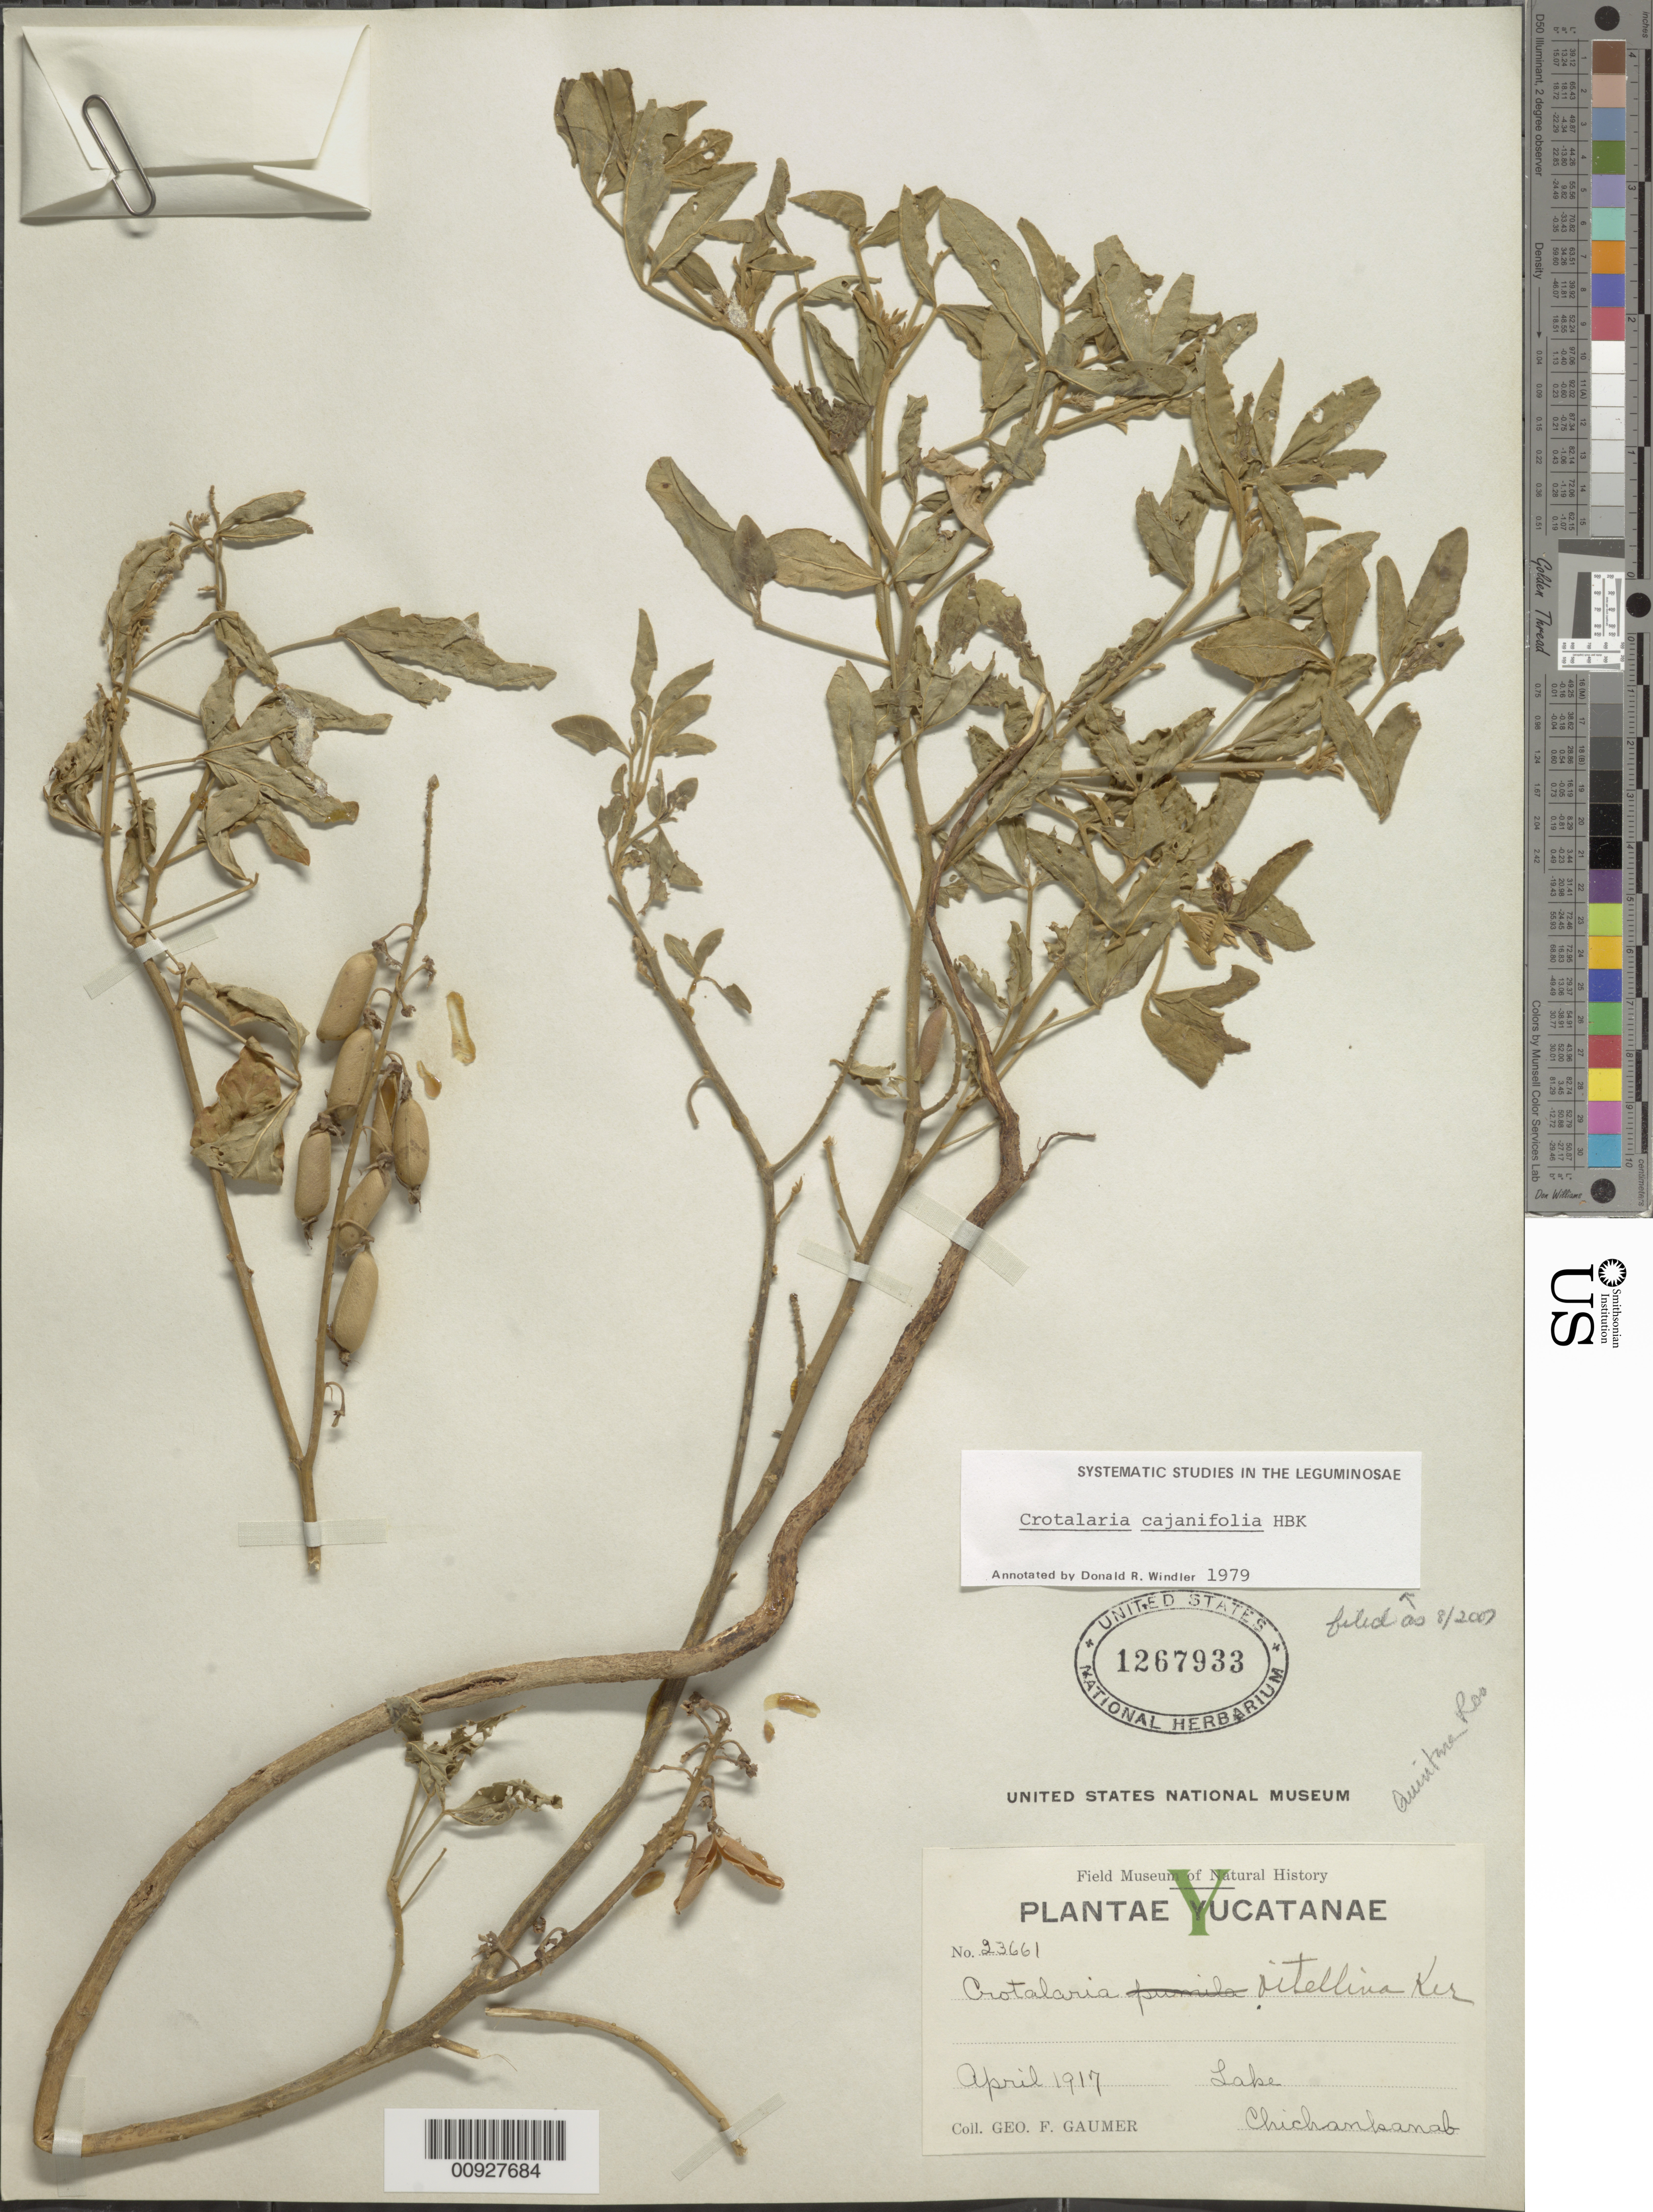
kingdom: Plantae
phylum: Tracheophyta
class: Magnoliopsida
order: Fabales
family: Fabaceae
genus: Crotalaria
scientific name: Crotalaria cajanifolia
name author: Kunth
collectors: G. F. Gaumer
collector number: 23661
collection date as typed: Apr 1917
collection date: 1917-04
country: Mexico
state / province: Quintana Roo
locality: Lake Chichankanab.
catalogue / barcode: US 1267933